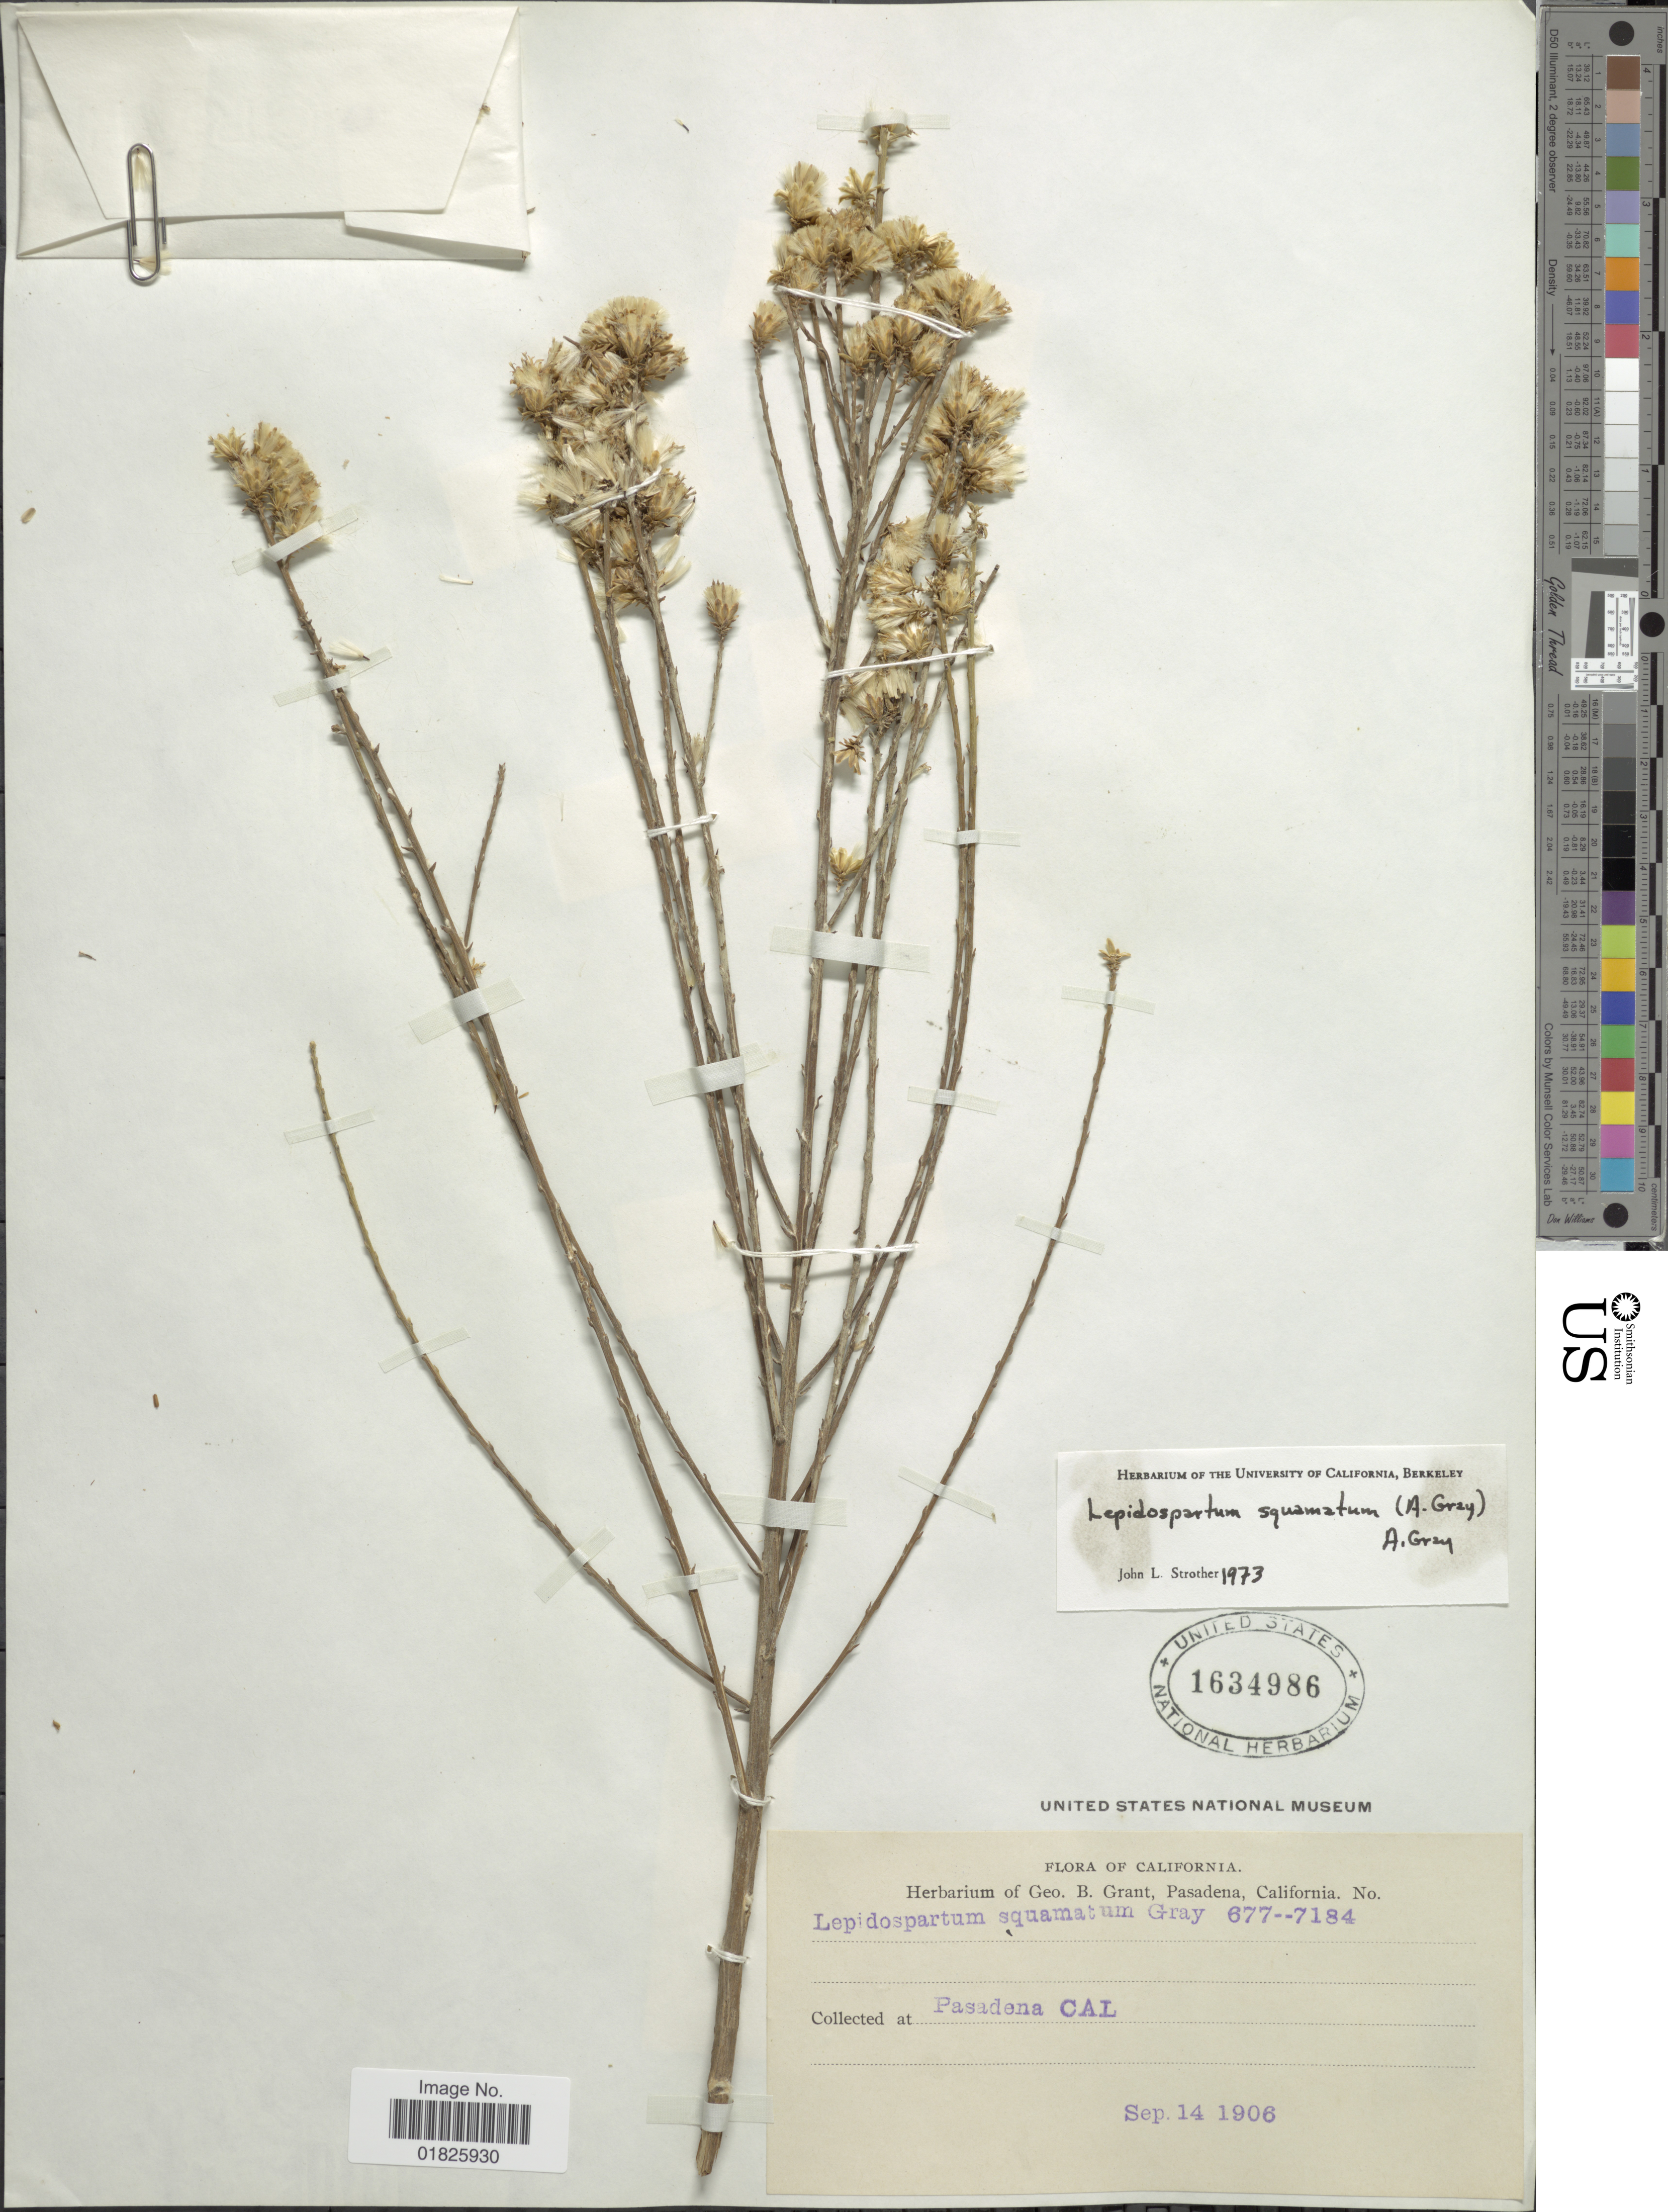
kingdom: Plantae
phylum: Tracheophyta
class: Magnoliopsida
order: Asterales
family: Asteraceae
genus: Lepidospartum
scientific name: Lepidospartum squamatum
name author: A. Gray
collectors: ex herb. G. B. Grant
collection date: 1906-09-14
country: United States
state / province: California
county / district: Los Angeles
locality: Pasadena, Cal.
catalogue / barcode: US 1634986